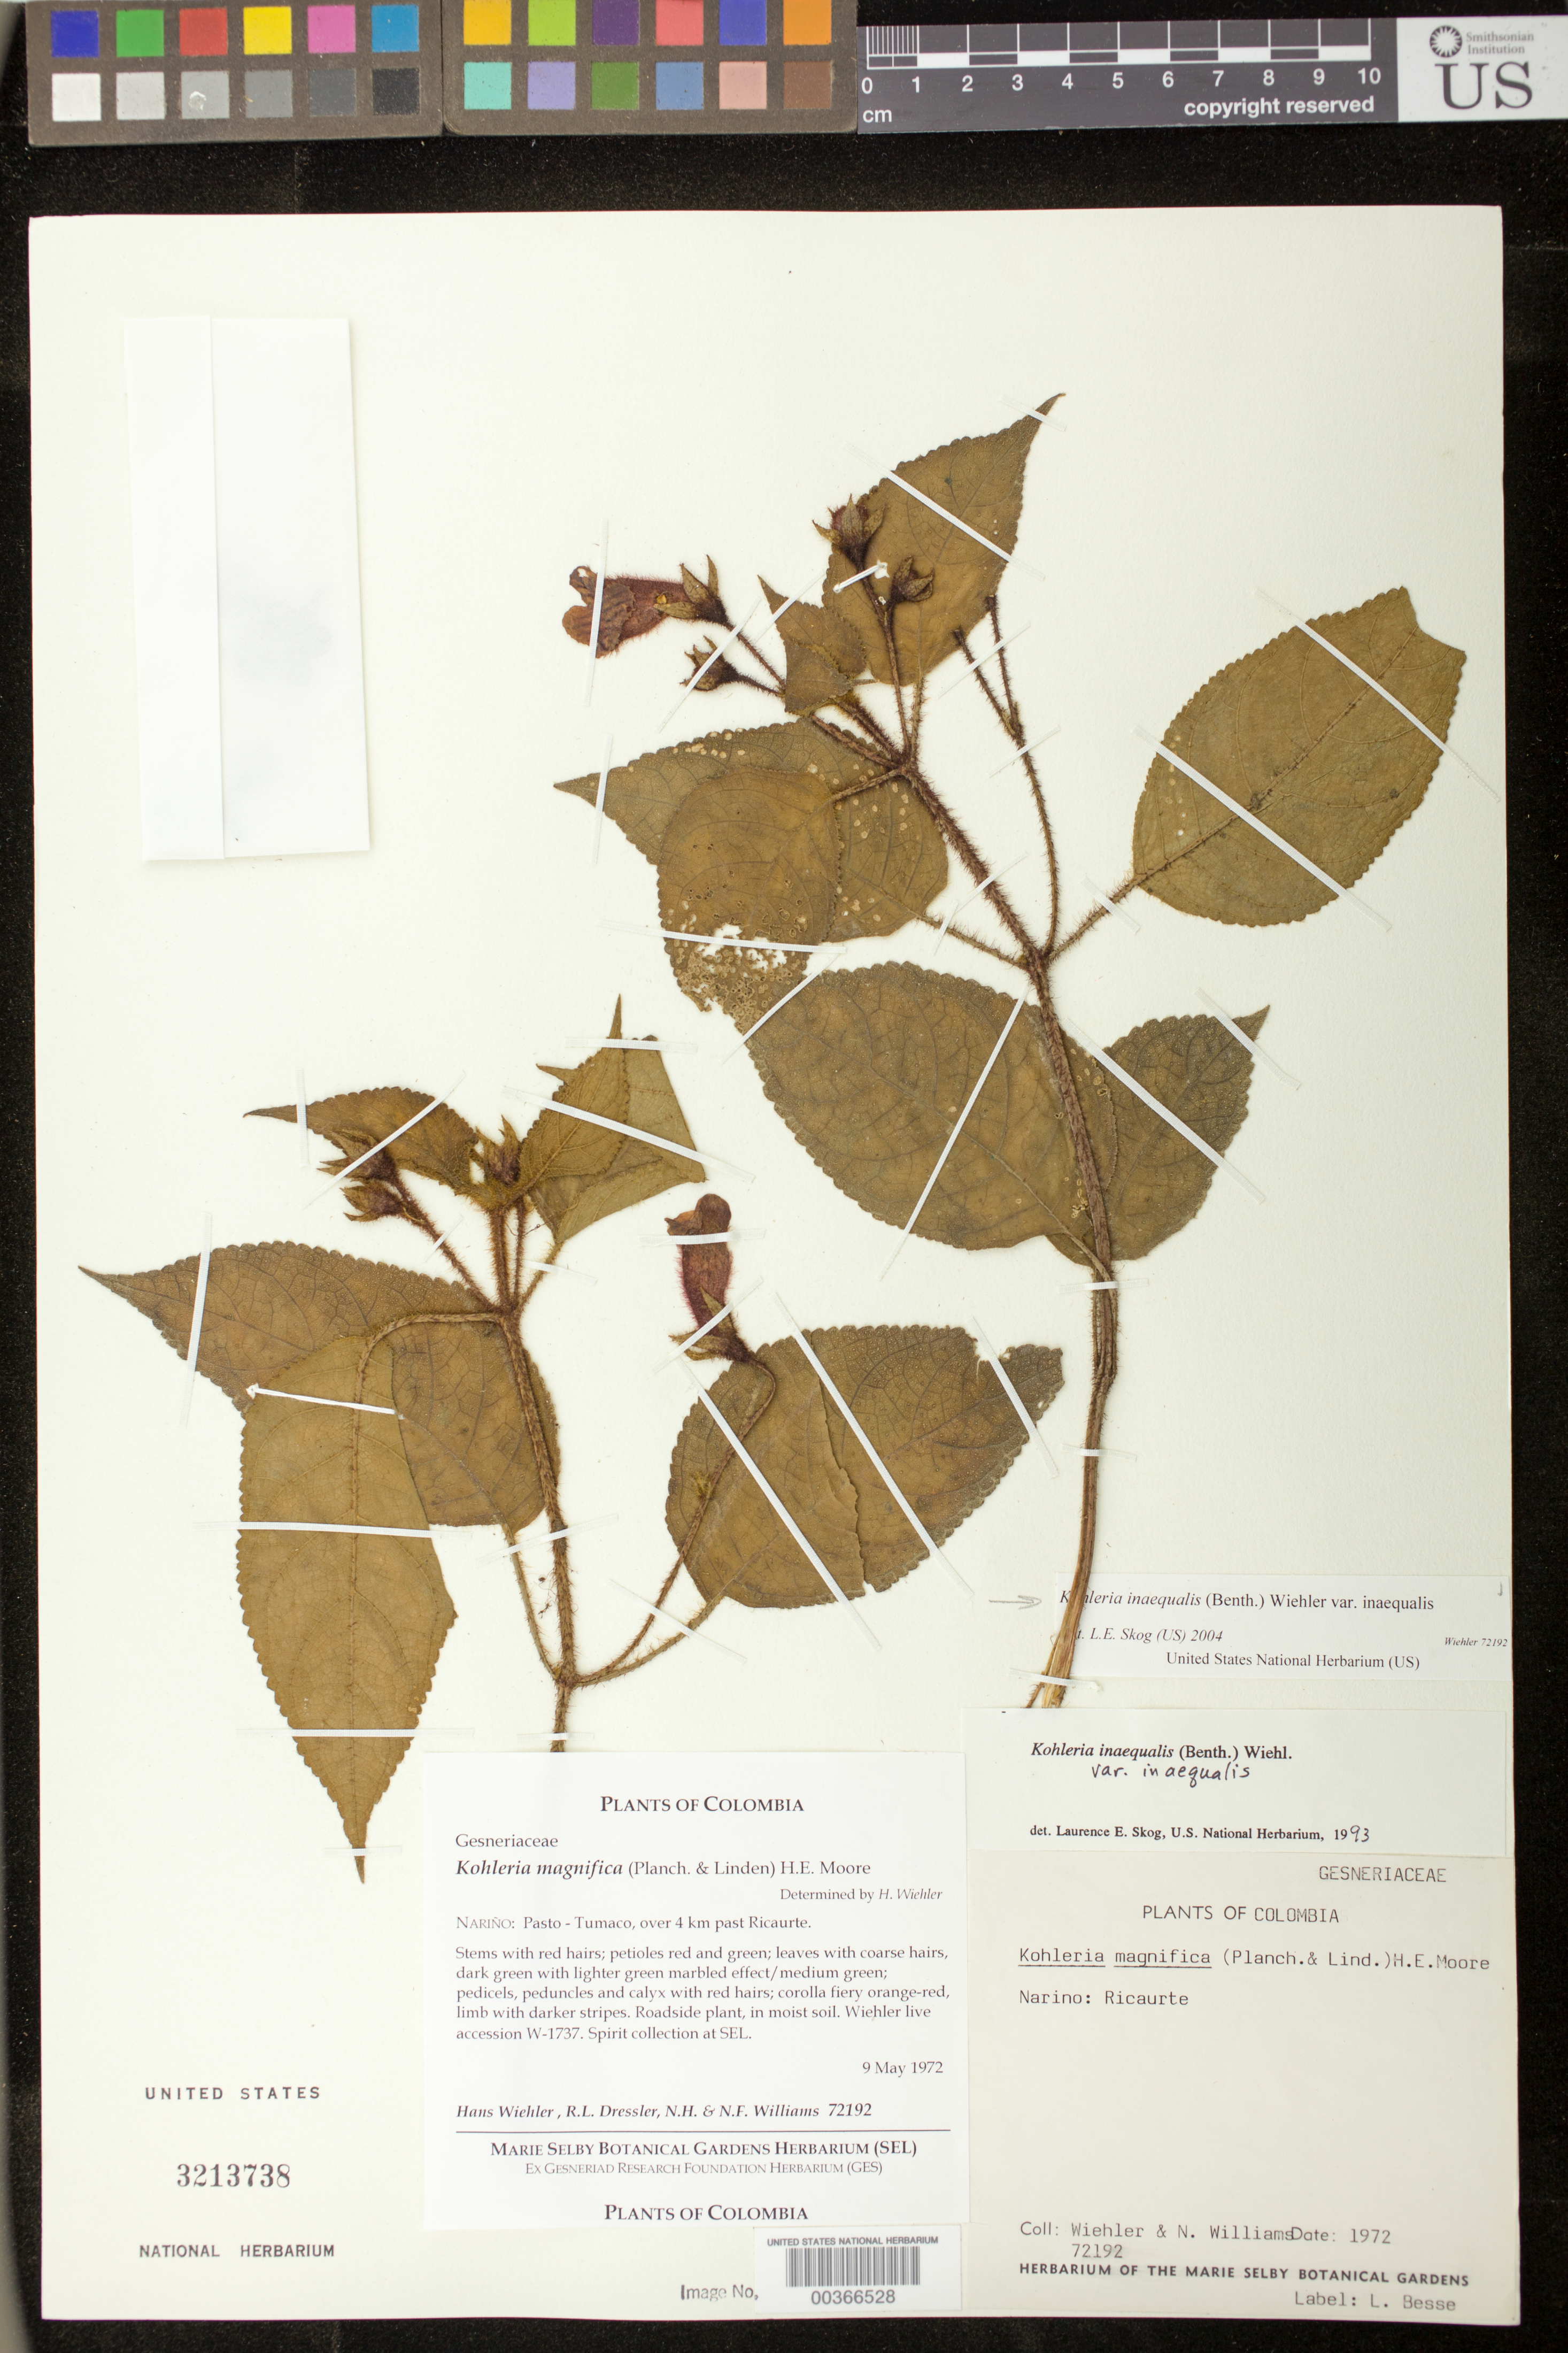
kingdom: Plantae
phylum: Tracheophyta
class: Magnoliopsida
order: Lamiales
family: Gesneriaceae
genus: Kohleria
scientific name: Kohleria inaequalis var. inaequalis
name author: (Benth.) Wiehler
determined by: Skog, Laurence E.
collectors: H. J. Wiehler, R. Dressler, N. H. Williams & N. Williams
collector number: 72192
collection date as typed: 09 May 1972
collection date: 1972-05-09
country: Colombia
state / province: Nariño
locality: Nariño: Pasto-Tumaco, over 4 km past Ricaurte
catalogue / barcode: US 3213738